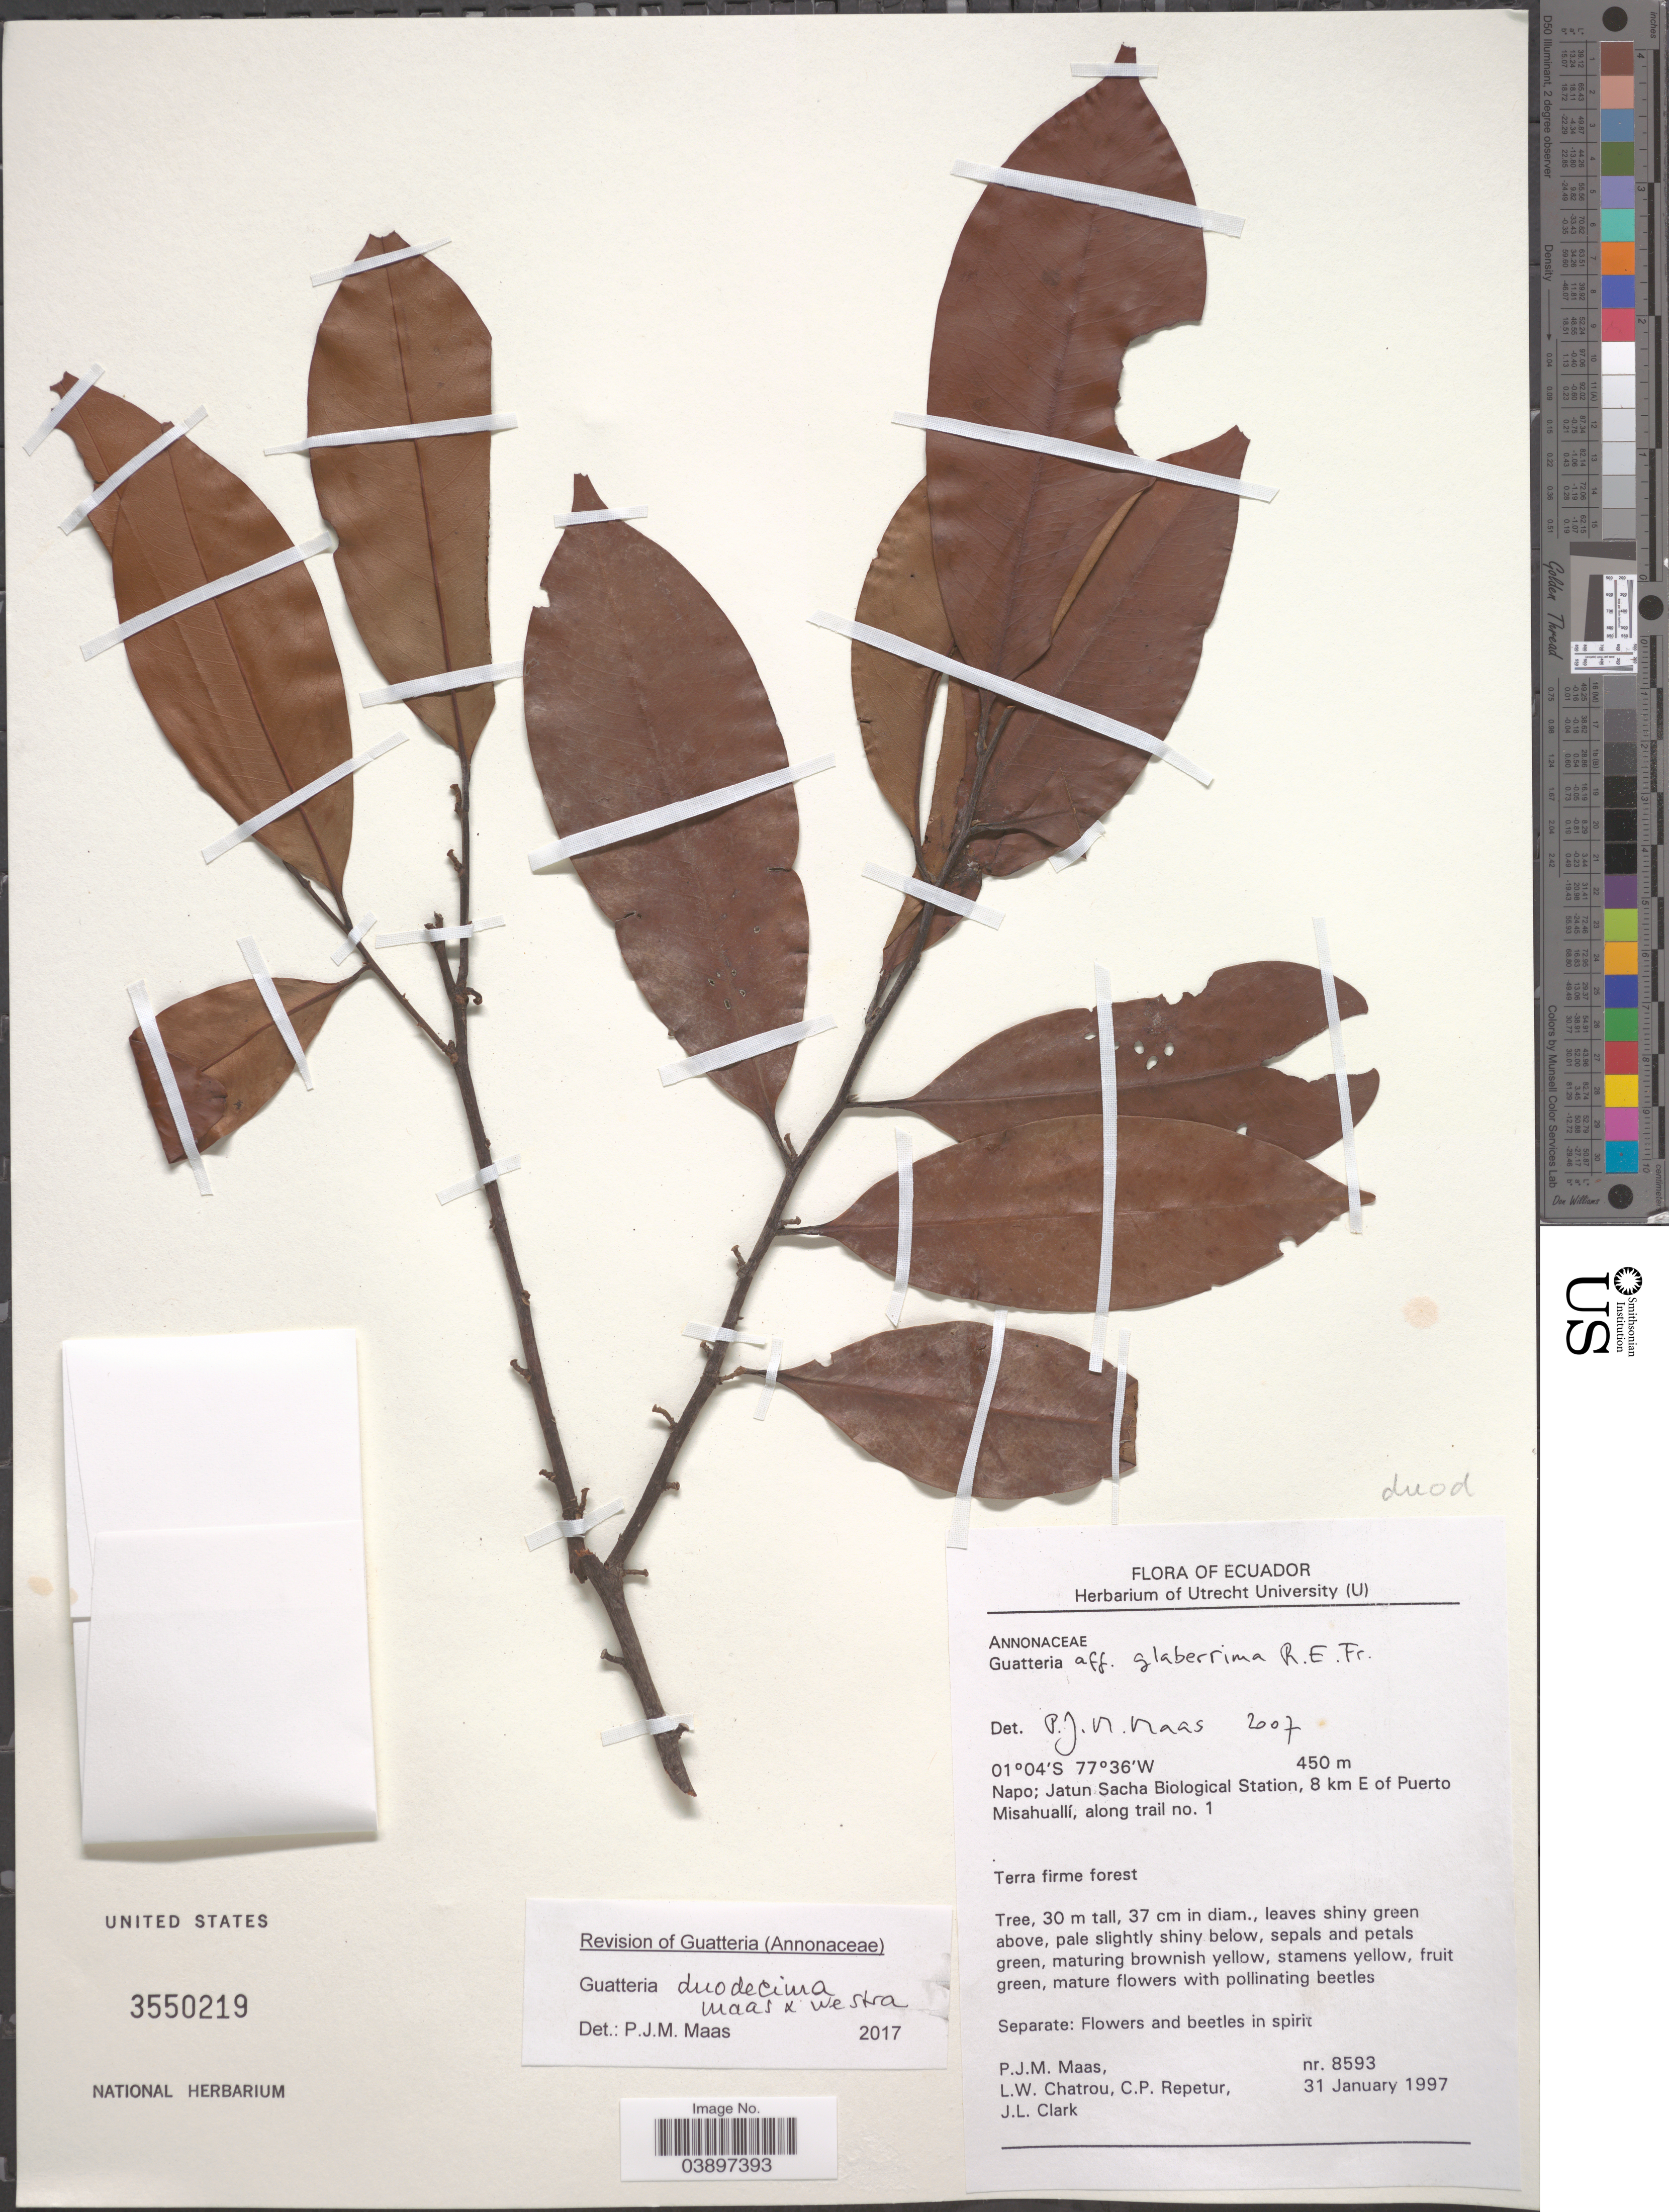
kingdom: Plantae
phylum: Tracheophyta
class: Magnoliopsida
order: Magnoliales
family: Annonaceae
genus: Guatteria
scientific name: Guatteria duodecima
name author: Maas & Westra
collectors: P. Maas, L. W. Chatrou, C. Repetur & J. L. Clark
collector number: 8593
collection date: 1997-01-31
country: Ecuador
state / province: Napo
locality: Jatun Sacha Biological Station, 8 km E of Puerto Misahuallí, along trail no. 1.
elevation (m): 450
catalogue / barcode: US 3550219